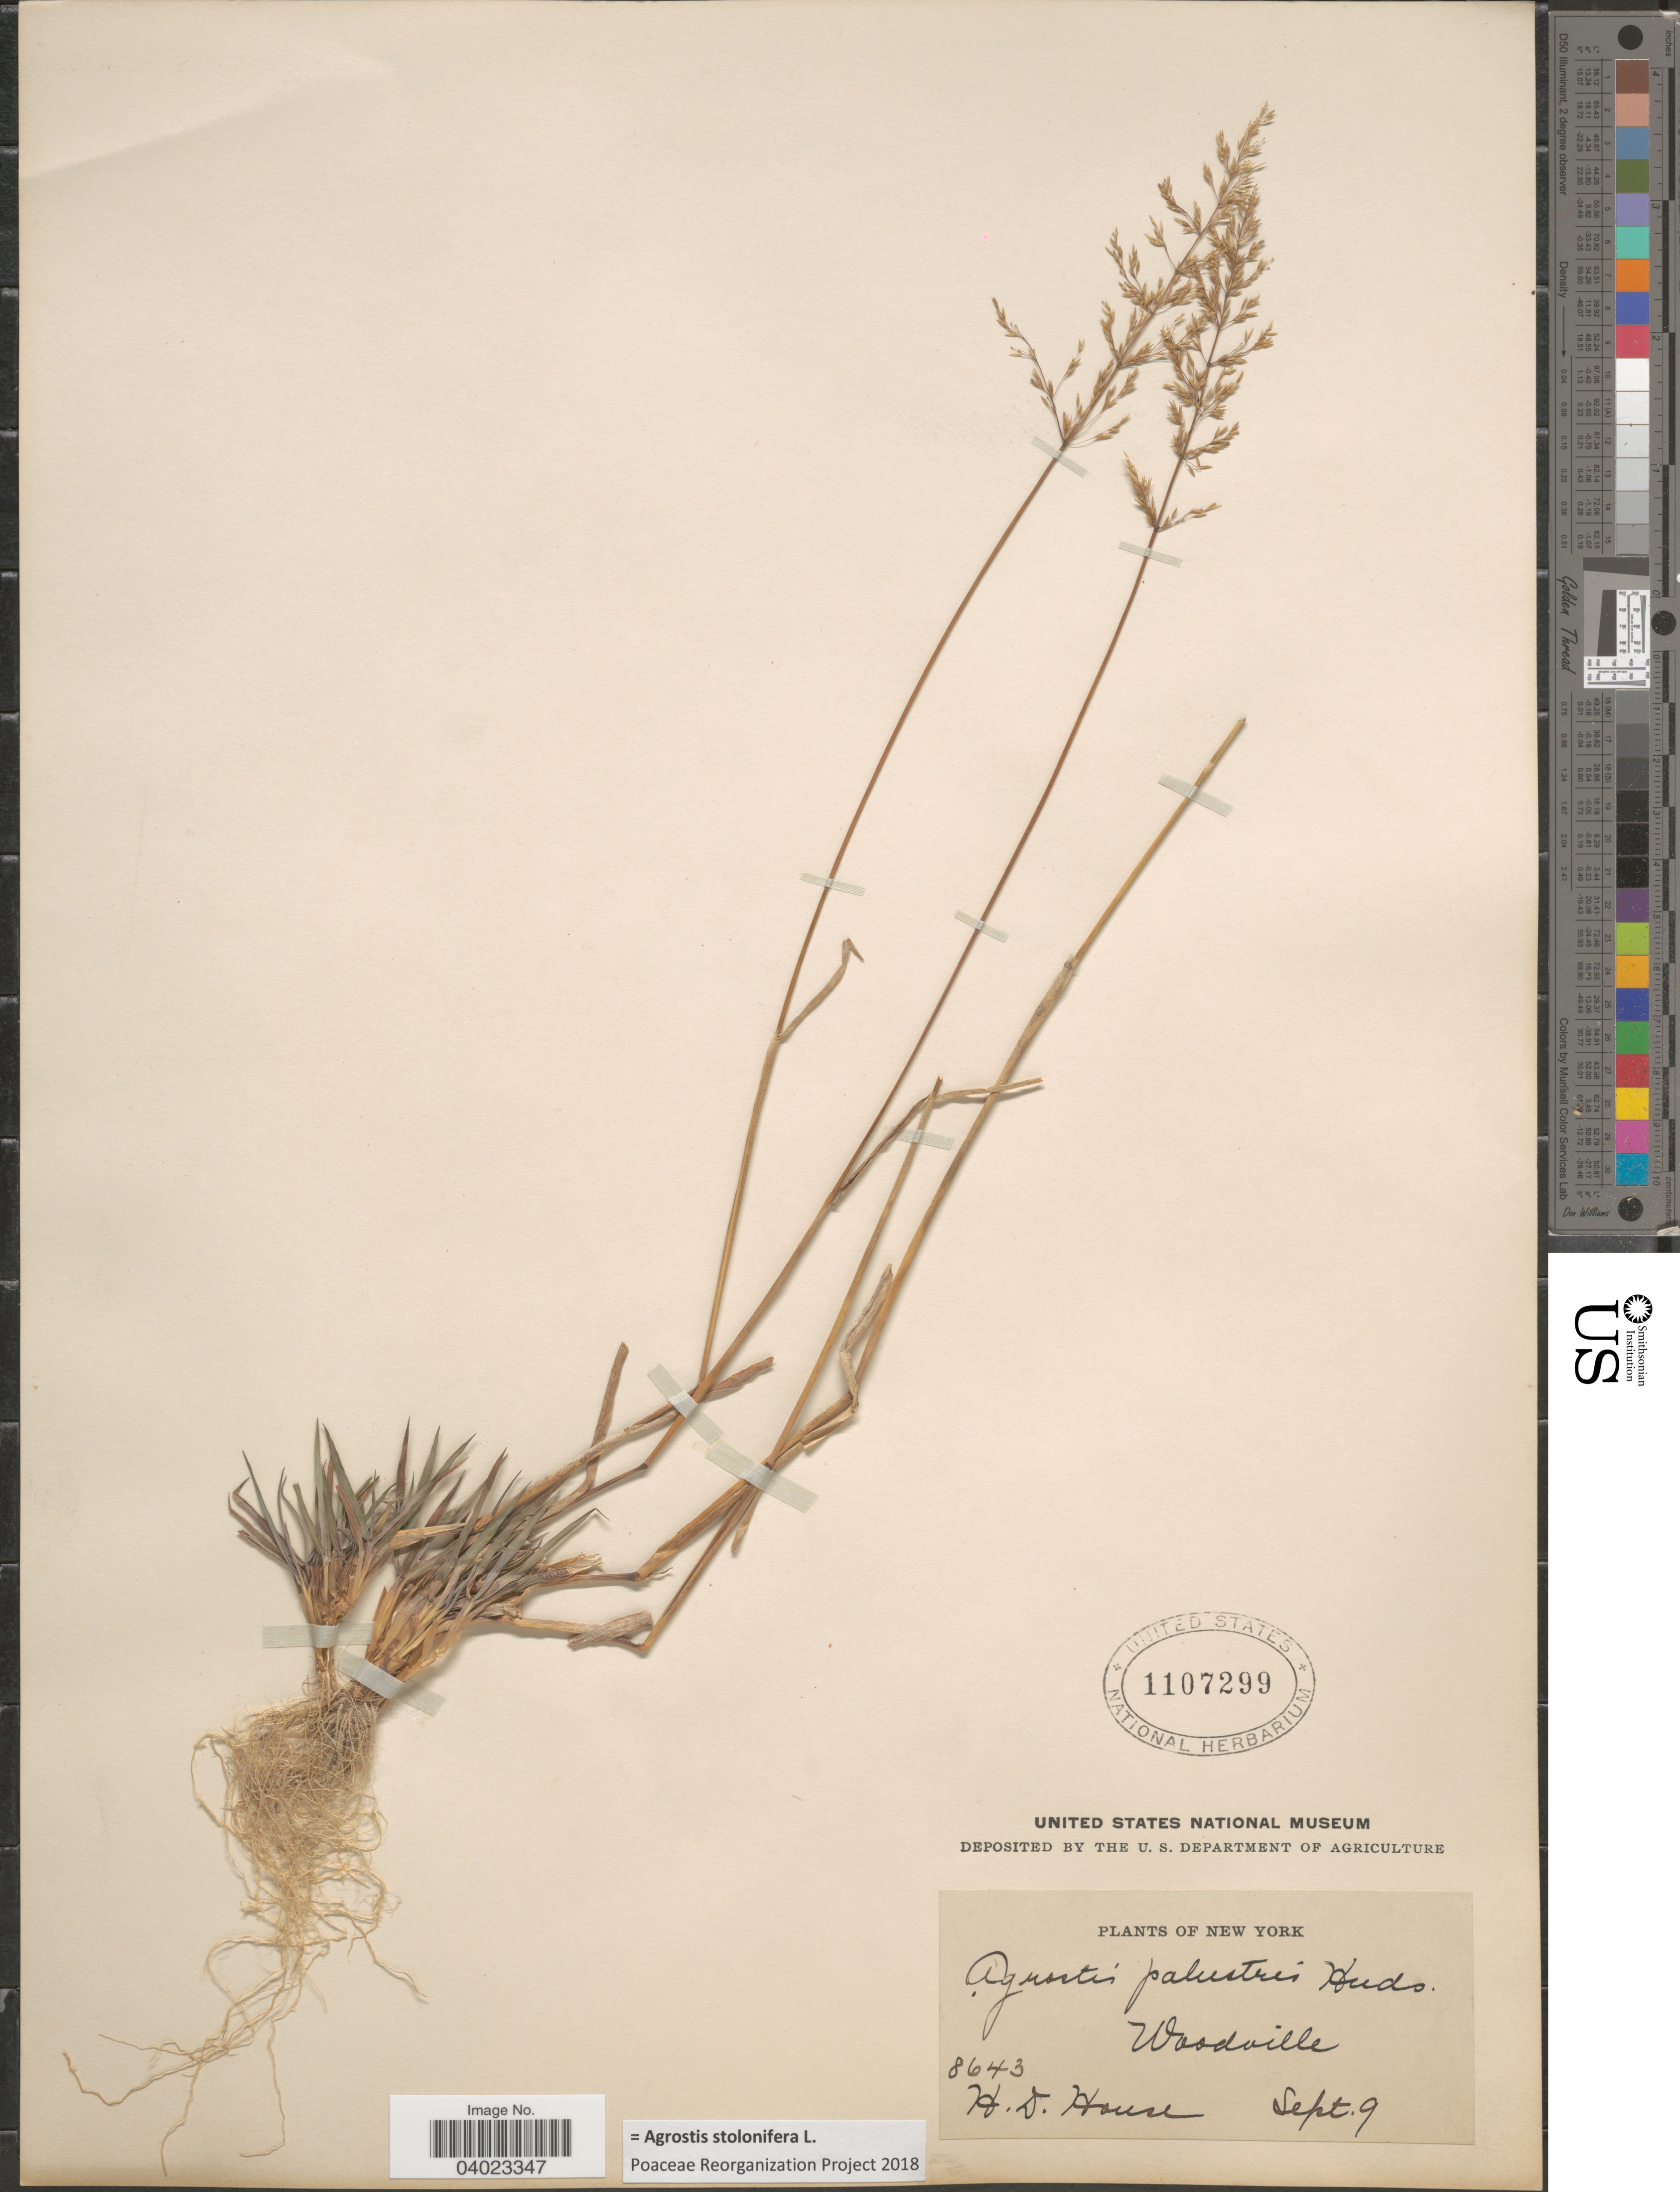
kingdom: Plantae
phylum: Tracheophyta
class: Liliopsida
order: Poales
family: Poaceae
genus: Agrostis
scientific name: Agrostis stolonifera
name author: L.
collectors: H. D. House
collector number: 8643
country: United States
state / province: New York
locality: Woodville.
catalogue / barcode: US 1107299